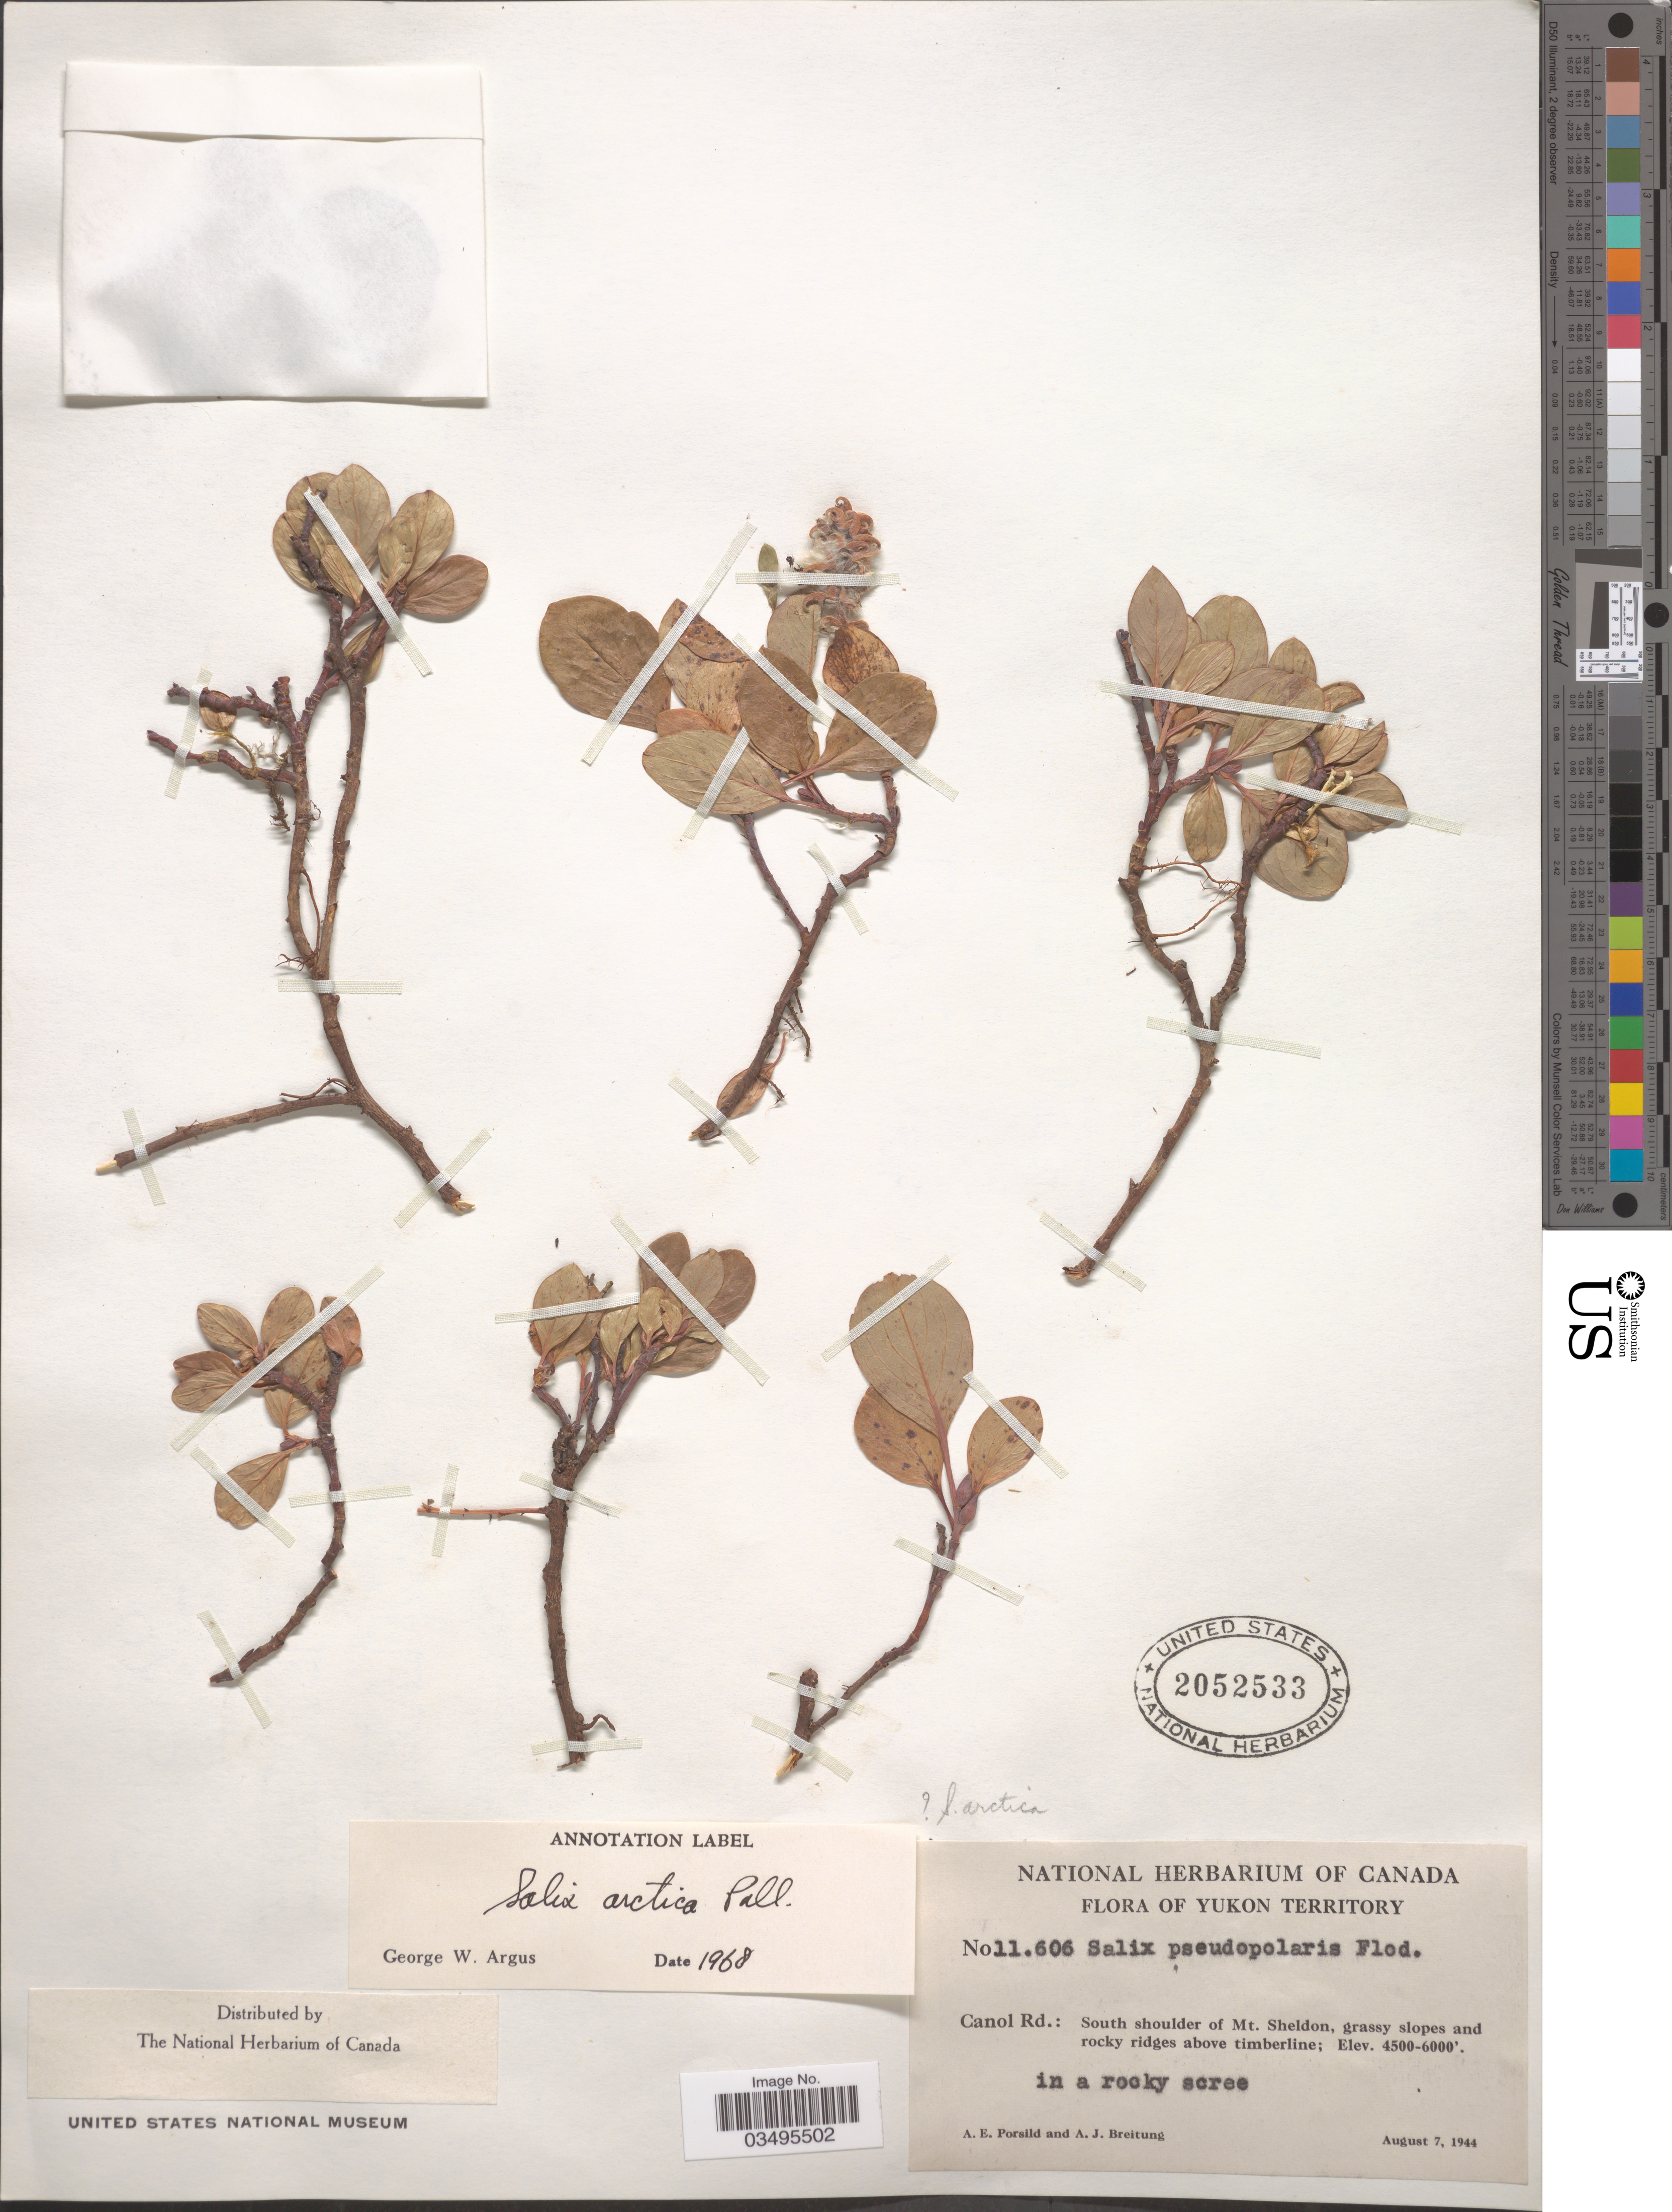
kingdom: Plantae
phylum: Tracheophyta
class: Magnoliopsida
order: Malpighiales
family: Salicaceae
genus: Salix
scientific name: Salix arctica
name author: Pall.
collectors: A. E. Porsild & A. Breitung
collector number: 11606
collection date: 1944-08-07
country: Canada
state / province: Yukon Territory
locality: Canol Rd.: South shoulder of Mt. Sheldon, grassy slopes and rocky ridges above timberline.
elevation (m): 1372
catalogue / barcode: US 2052533